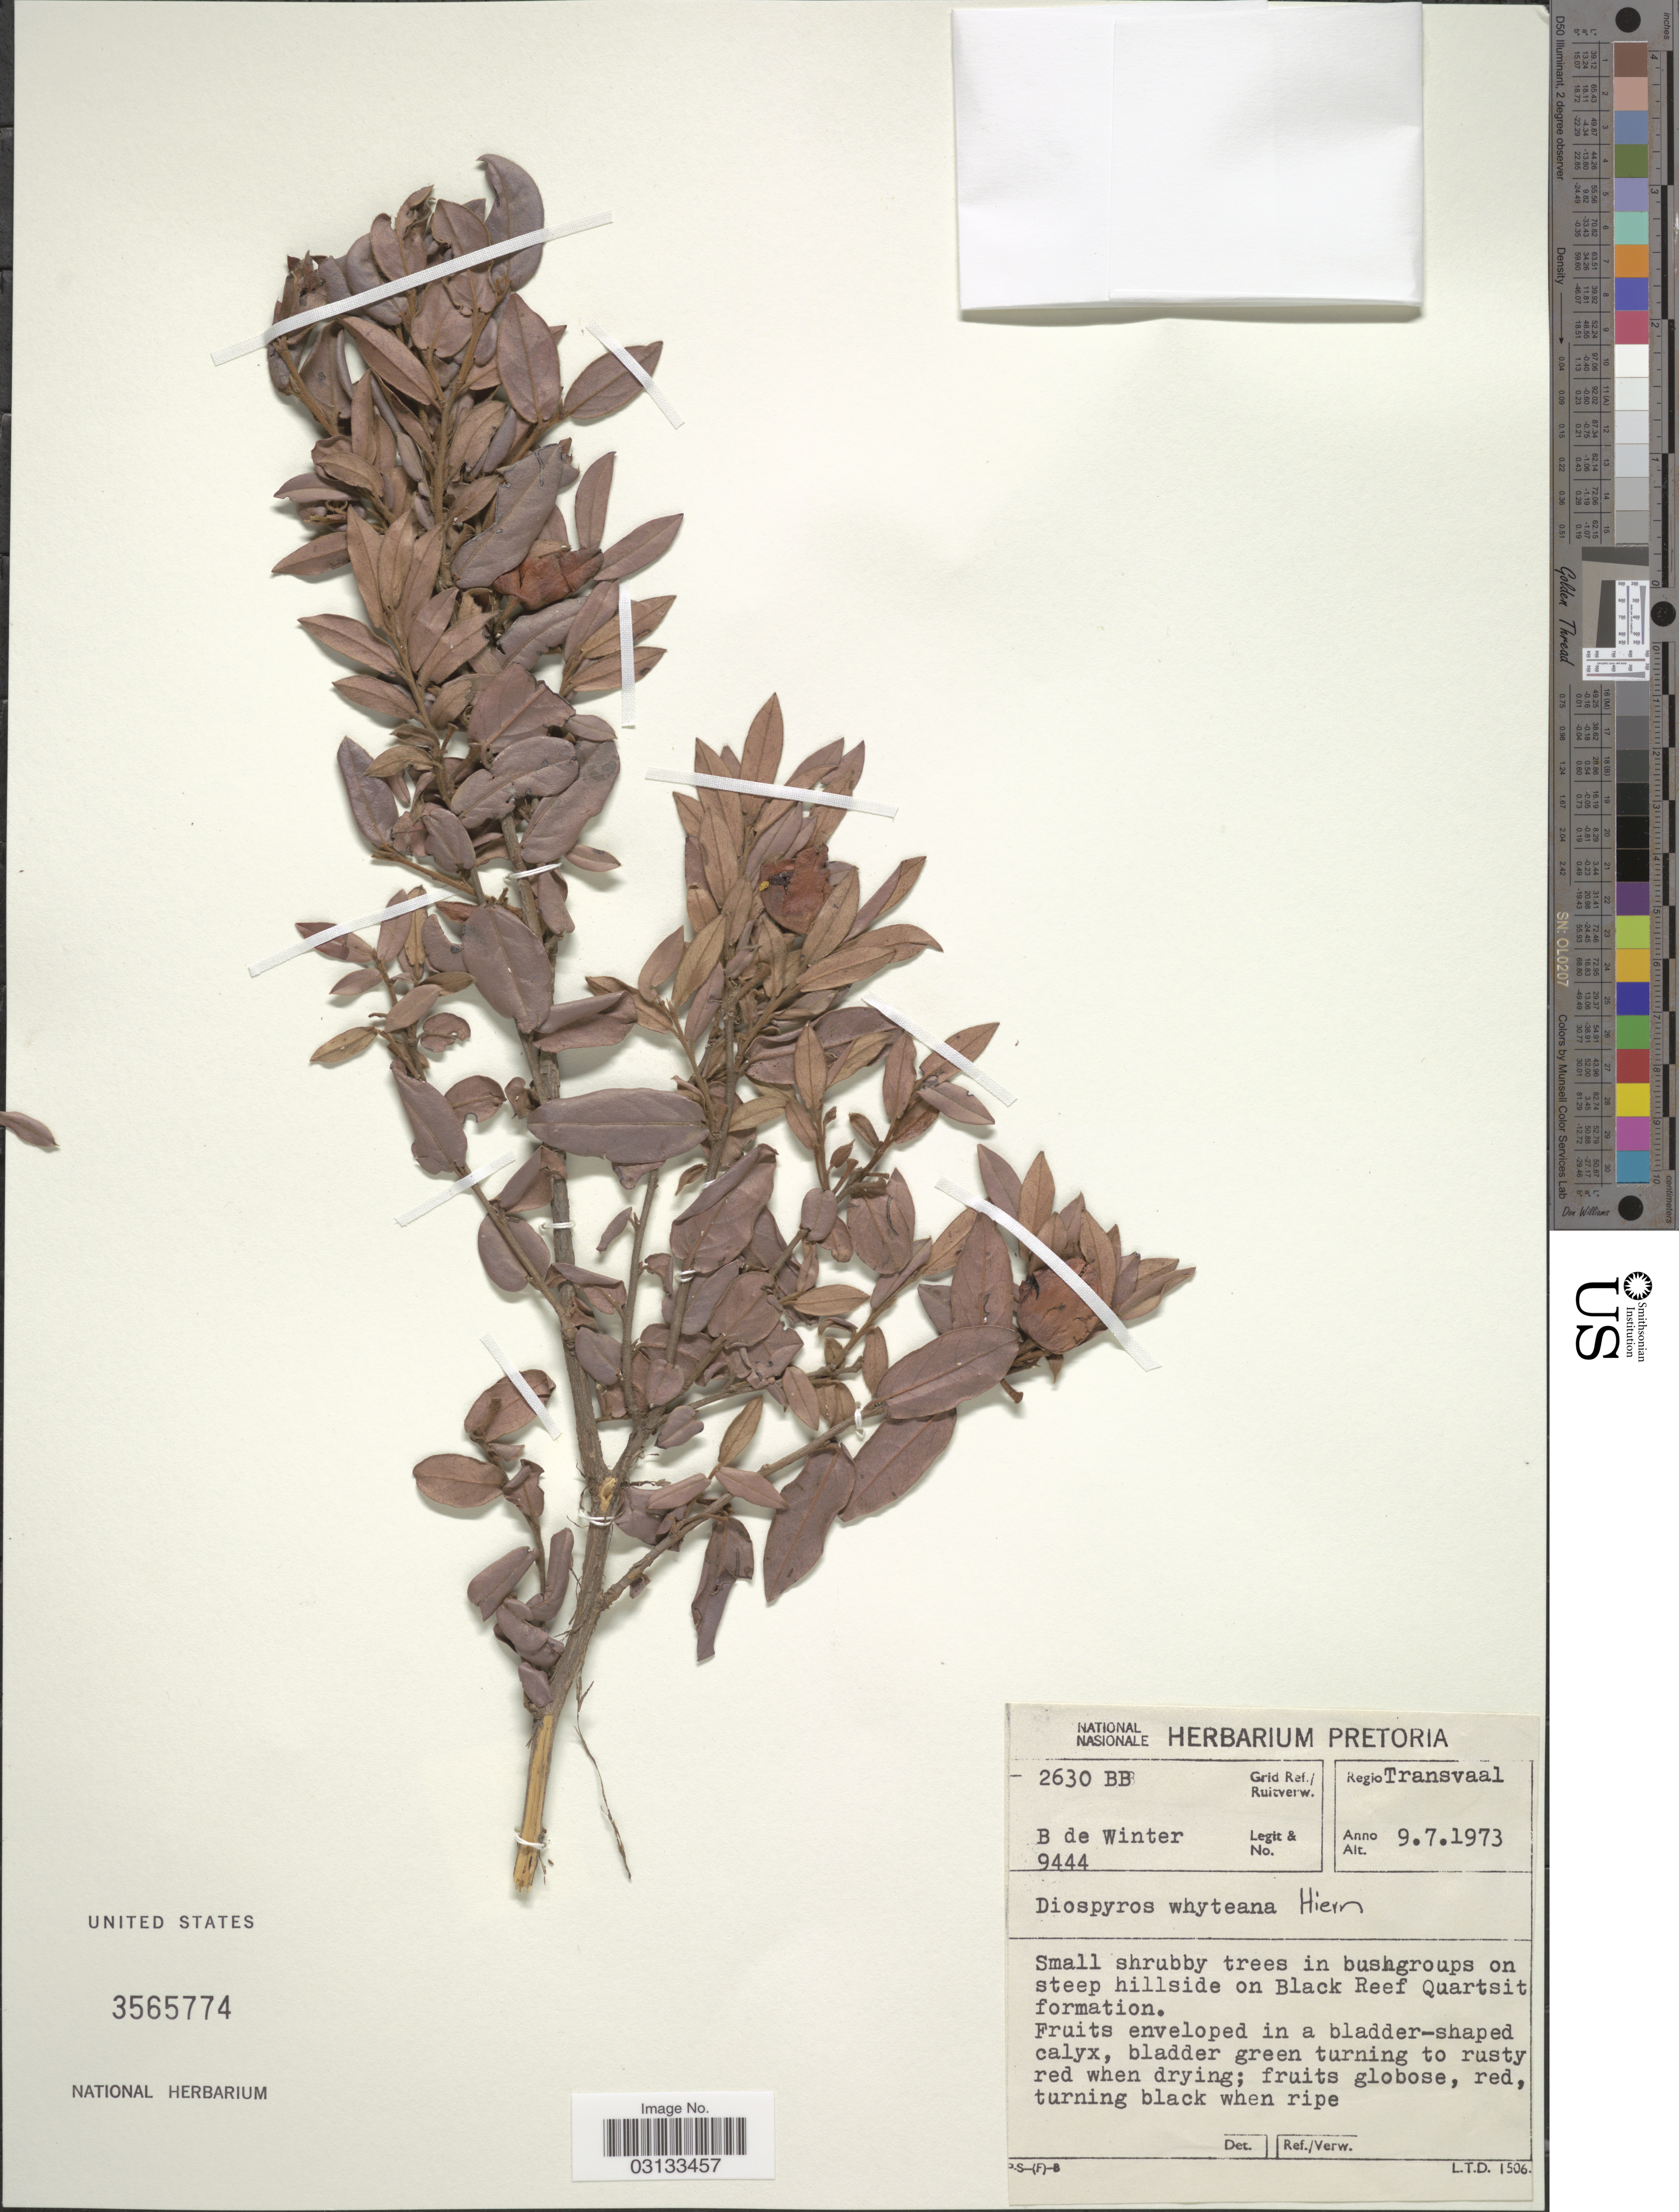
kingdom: Plantae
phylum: Tracheophyta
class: Magnoliopsida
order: Ericales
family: Ebenaceae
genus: Diospyros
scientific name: Diospyros whyteana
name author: (Hiern) F. White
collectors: B. de Winter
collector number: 9444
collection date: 1973-07-09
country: South Africa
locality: Regio Transvaal, Grid Ref./Ruitverw. 2630 BB, Small shrubby trees in bushgroups on steep hillside on Black Reef Quartsit formation.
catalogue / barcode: US 3565774